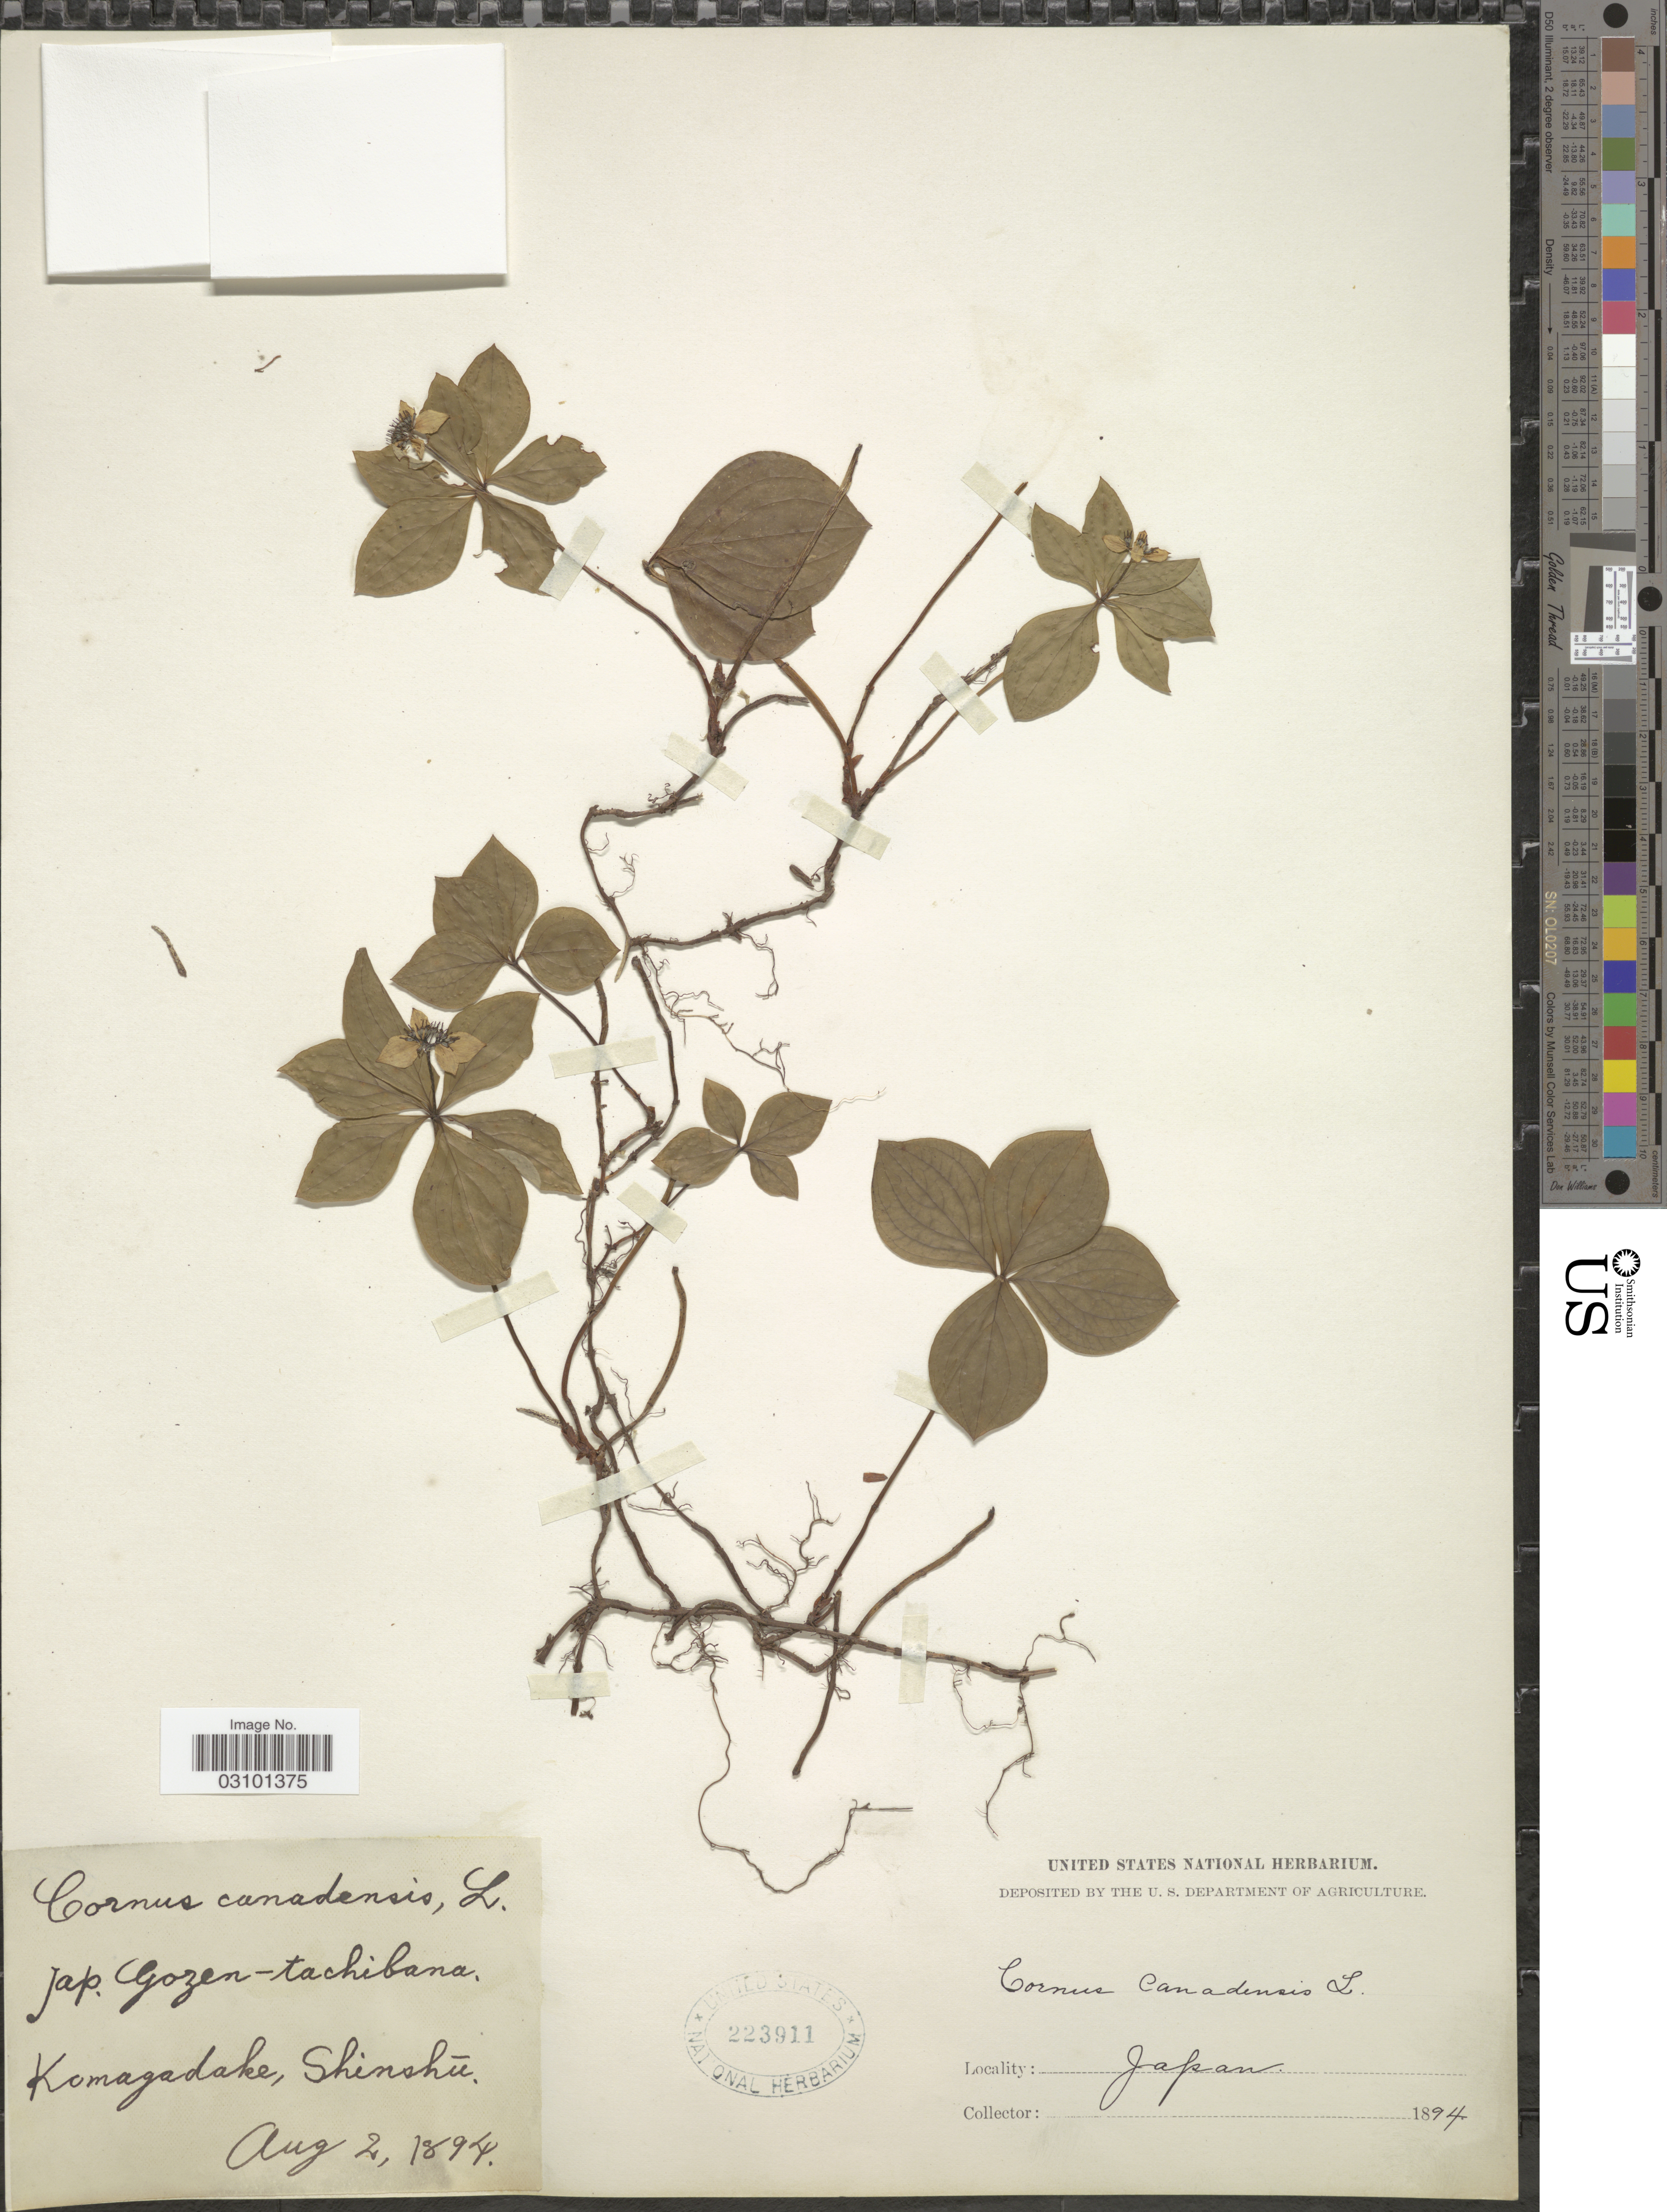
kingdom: Plantae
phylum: Tracheophyta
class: Magnoliopsida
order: Cornales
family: Cornaceae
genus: Cornus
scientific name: Cornus canadensis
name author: L.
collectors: ex herb. United States National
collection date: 1894-08-02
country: Japan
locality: Komagadake, Shinshú.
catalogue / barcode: US 223911